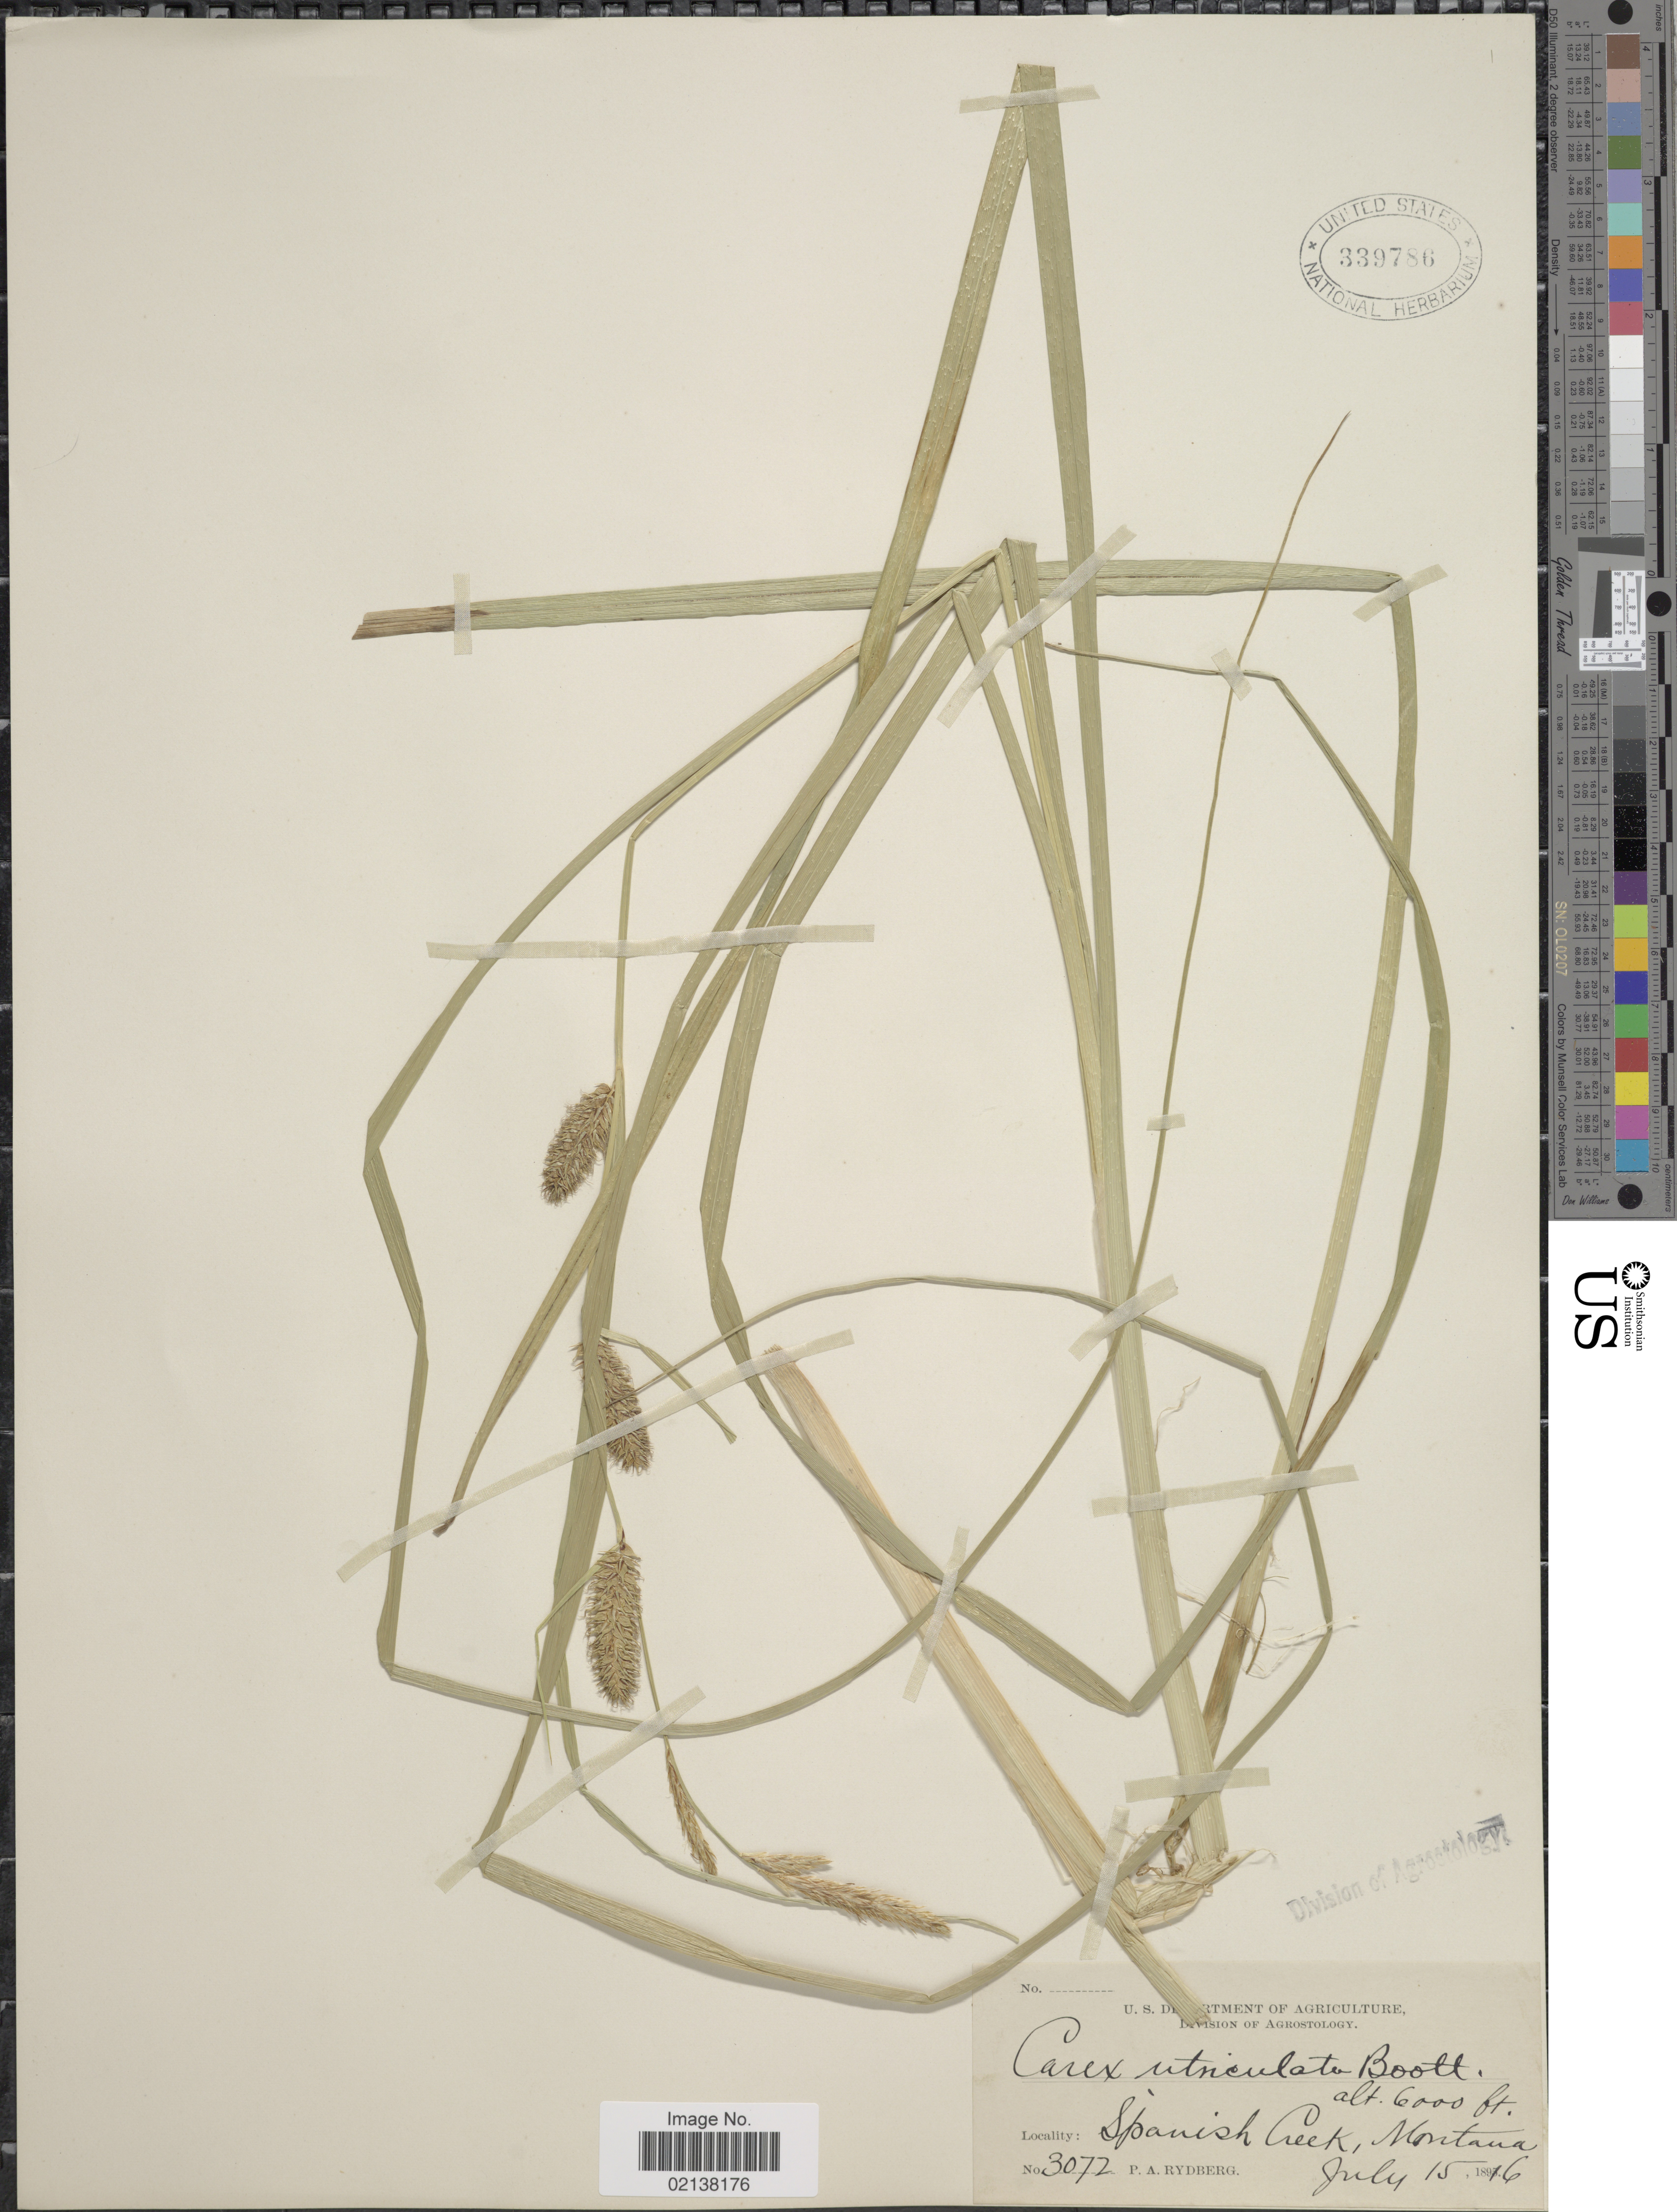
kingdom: Plantae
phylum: Tracheophyta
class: Liliopsida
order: Poales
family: Cyperaceae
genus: Carex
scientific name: Carex utriculata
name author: Boott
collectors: P. A. Rydberg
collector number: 3072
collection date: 1896-07-15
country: United States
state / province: Montana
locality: Spanish Creek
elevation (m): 1829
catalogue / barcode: US 339786